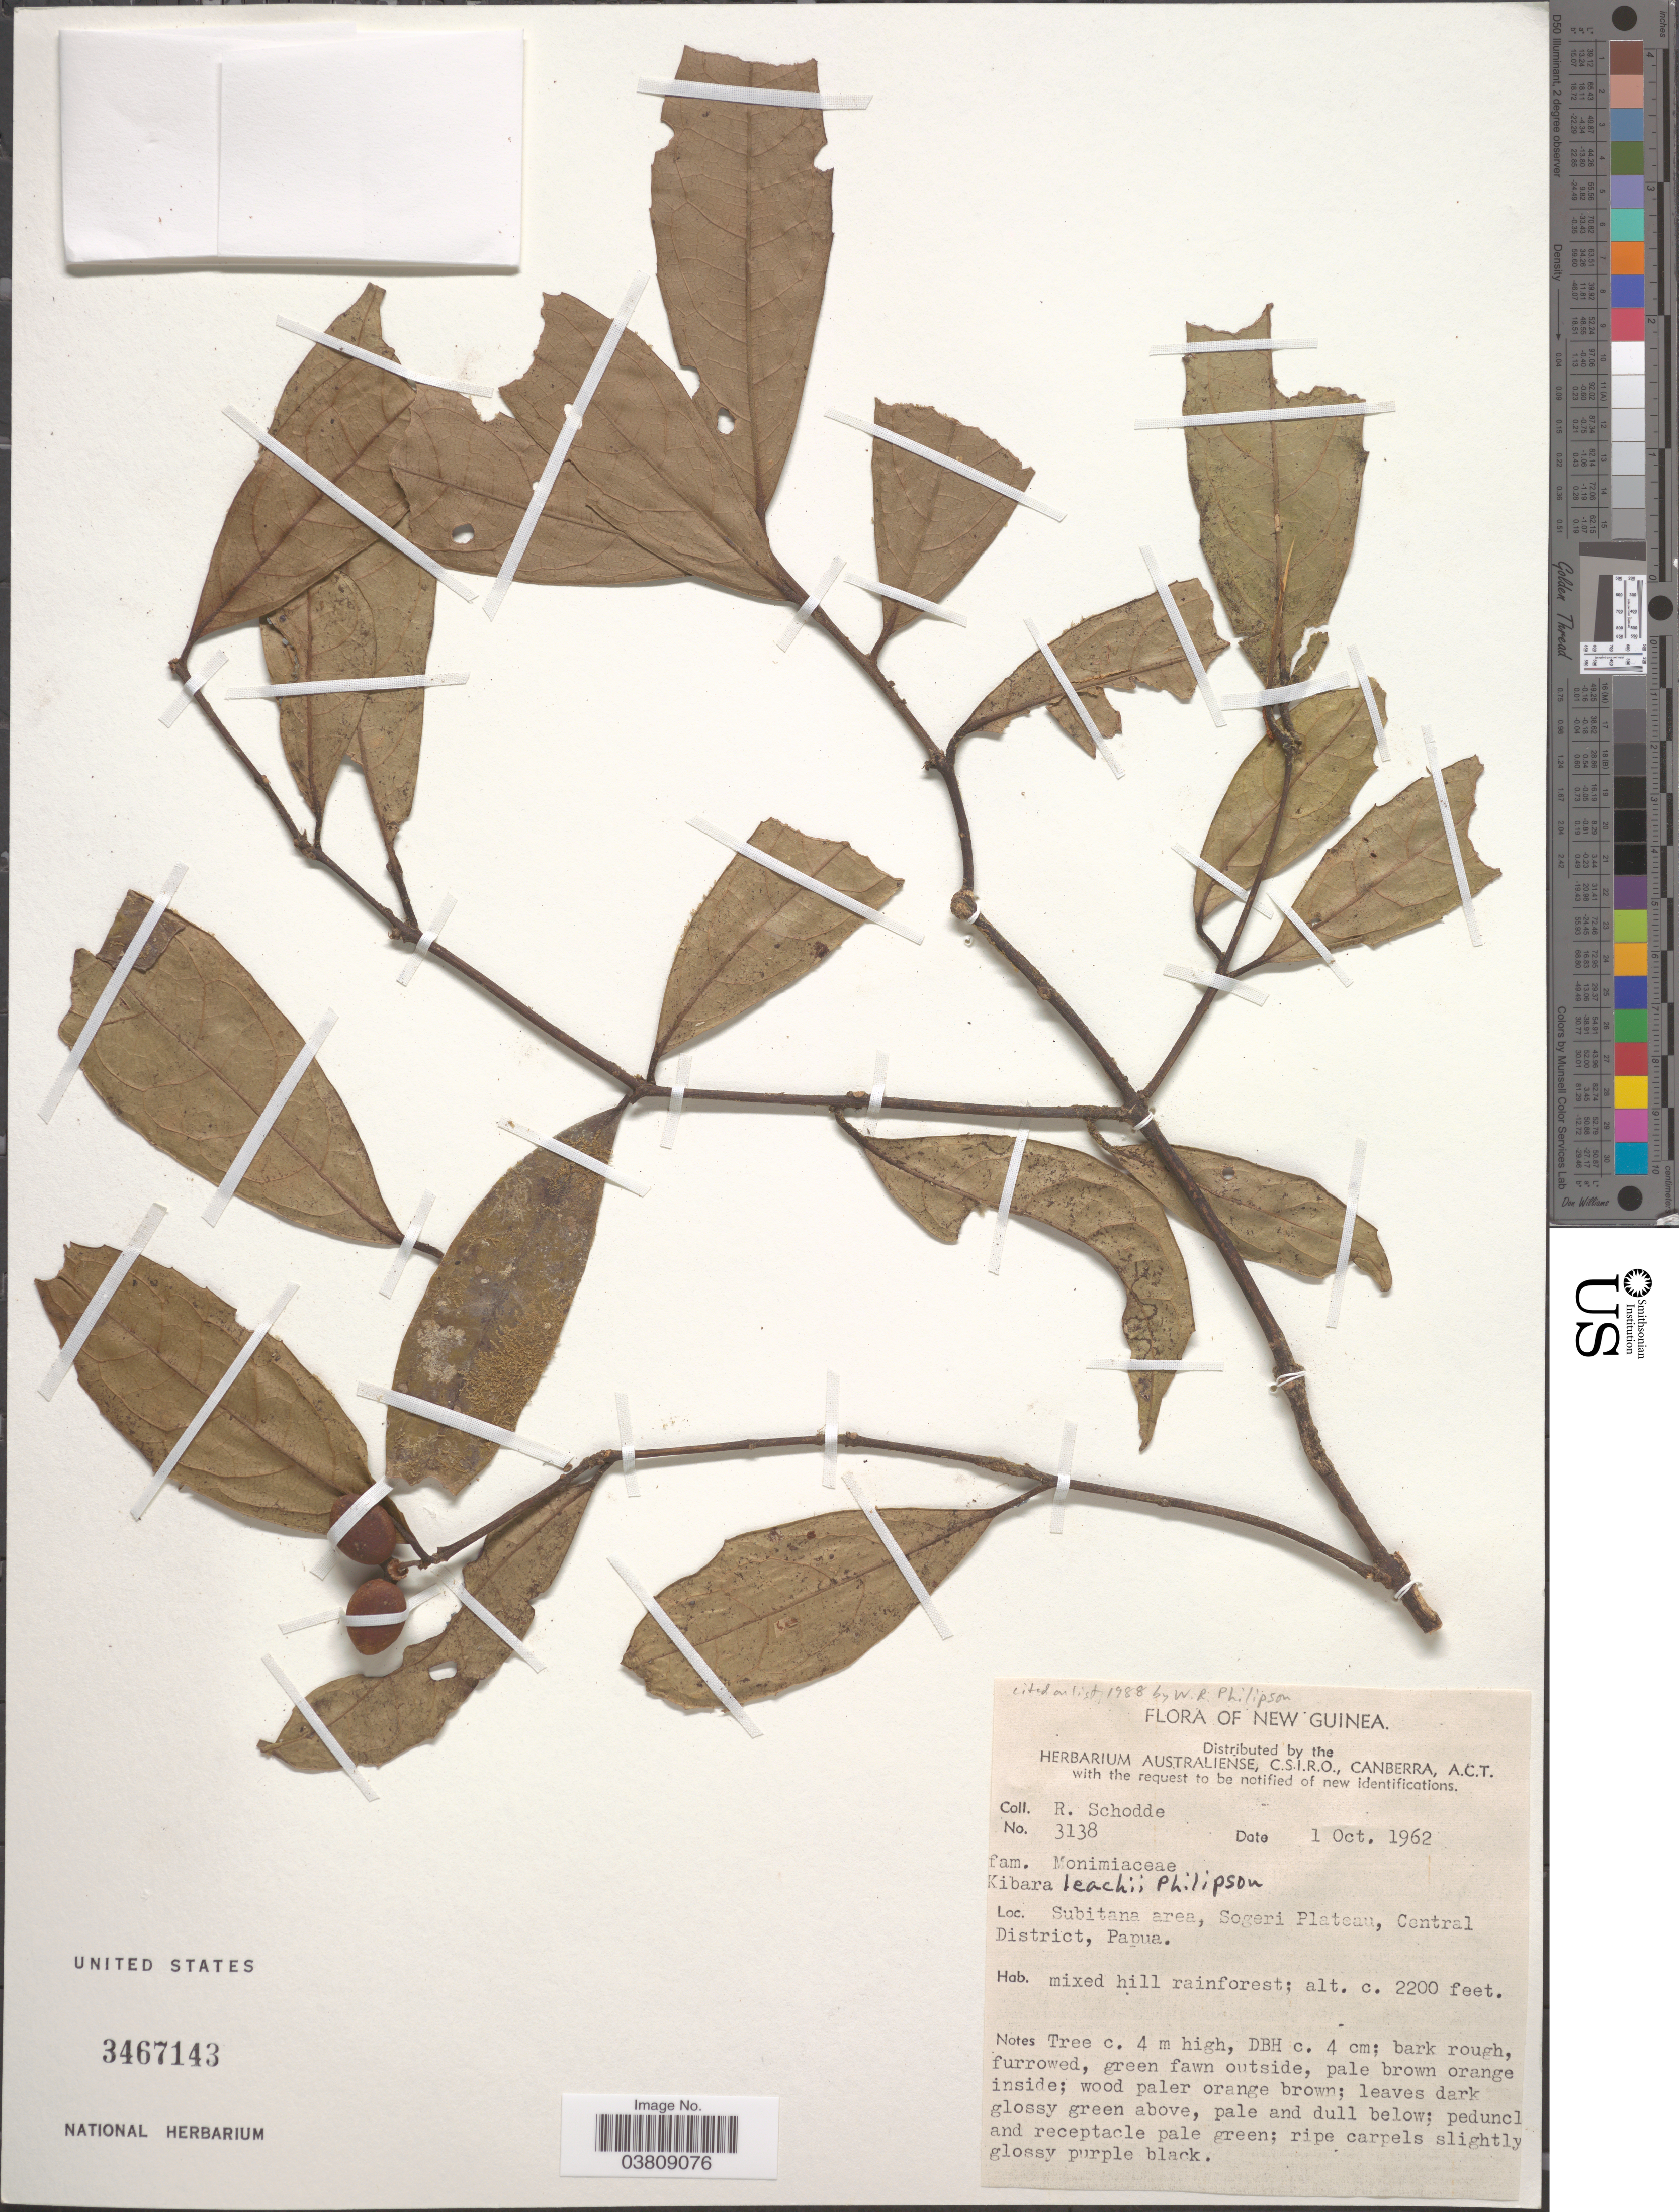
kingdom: Plantae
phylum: Tracheophyta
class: Magnoliopsida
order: Laurales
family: Monimiaceae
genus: Kibara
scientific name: Kibara leachii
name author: Philipson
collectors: R. Schodde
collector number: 3138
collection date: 1962-10-01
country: Papua New Guinea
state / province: Central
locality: New Guinea. Subitana area, Sogeri Plateau, Central District, Papua.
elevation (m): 671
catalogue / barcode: US 3467143